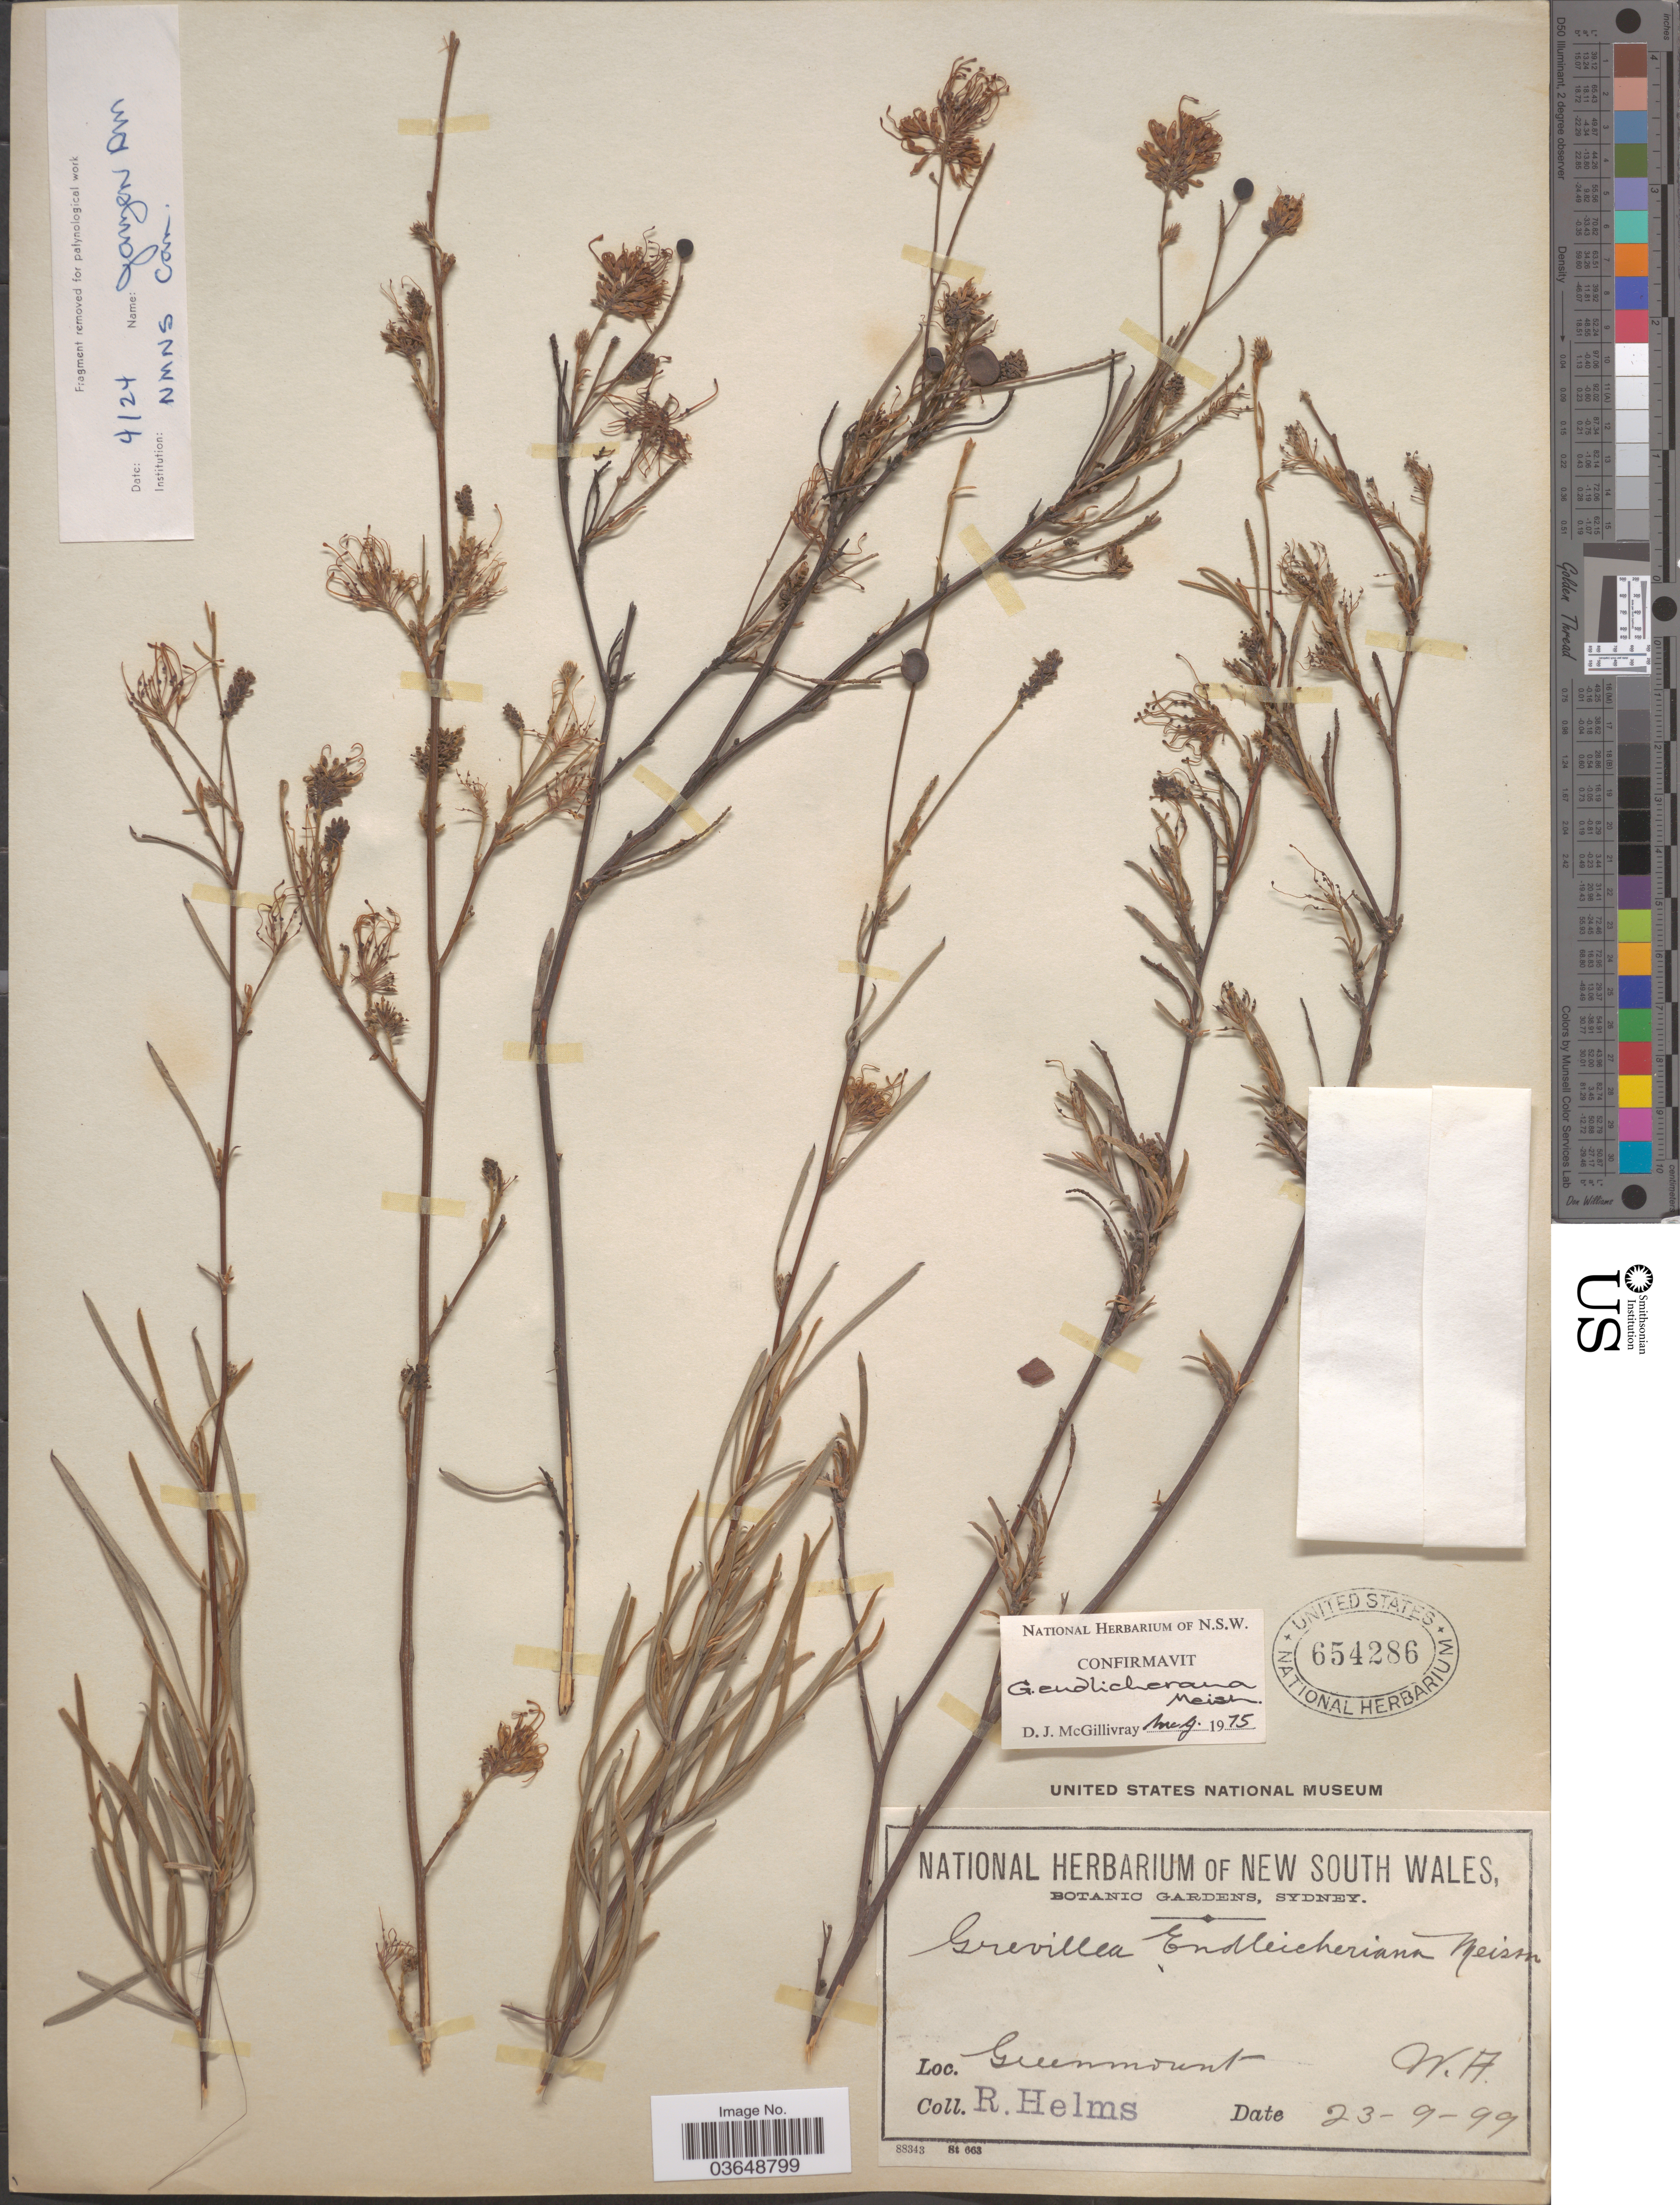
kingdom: Plantae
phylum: Tracheophyta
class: Magnoliopsida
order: Proteales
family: Proteaceae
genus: Grevillea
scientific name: Grevillea endlicheriana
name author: Meisn.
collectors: R. Helms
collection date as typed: Transcribed d/m/y: 23/9/99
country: Australia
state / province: Western Australia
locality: Greenmount.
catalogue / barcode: US 654286